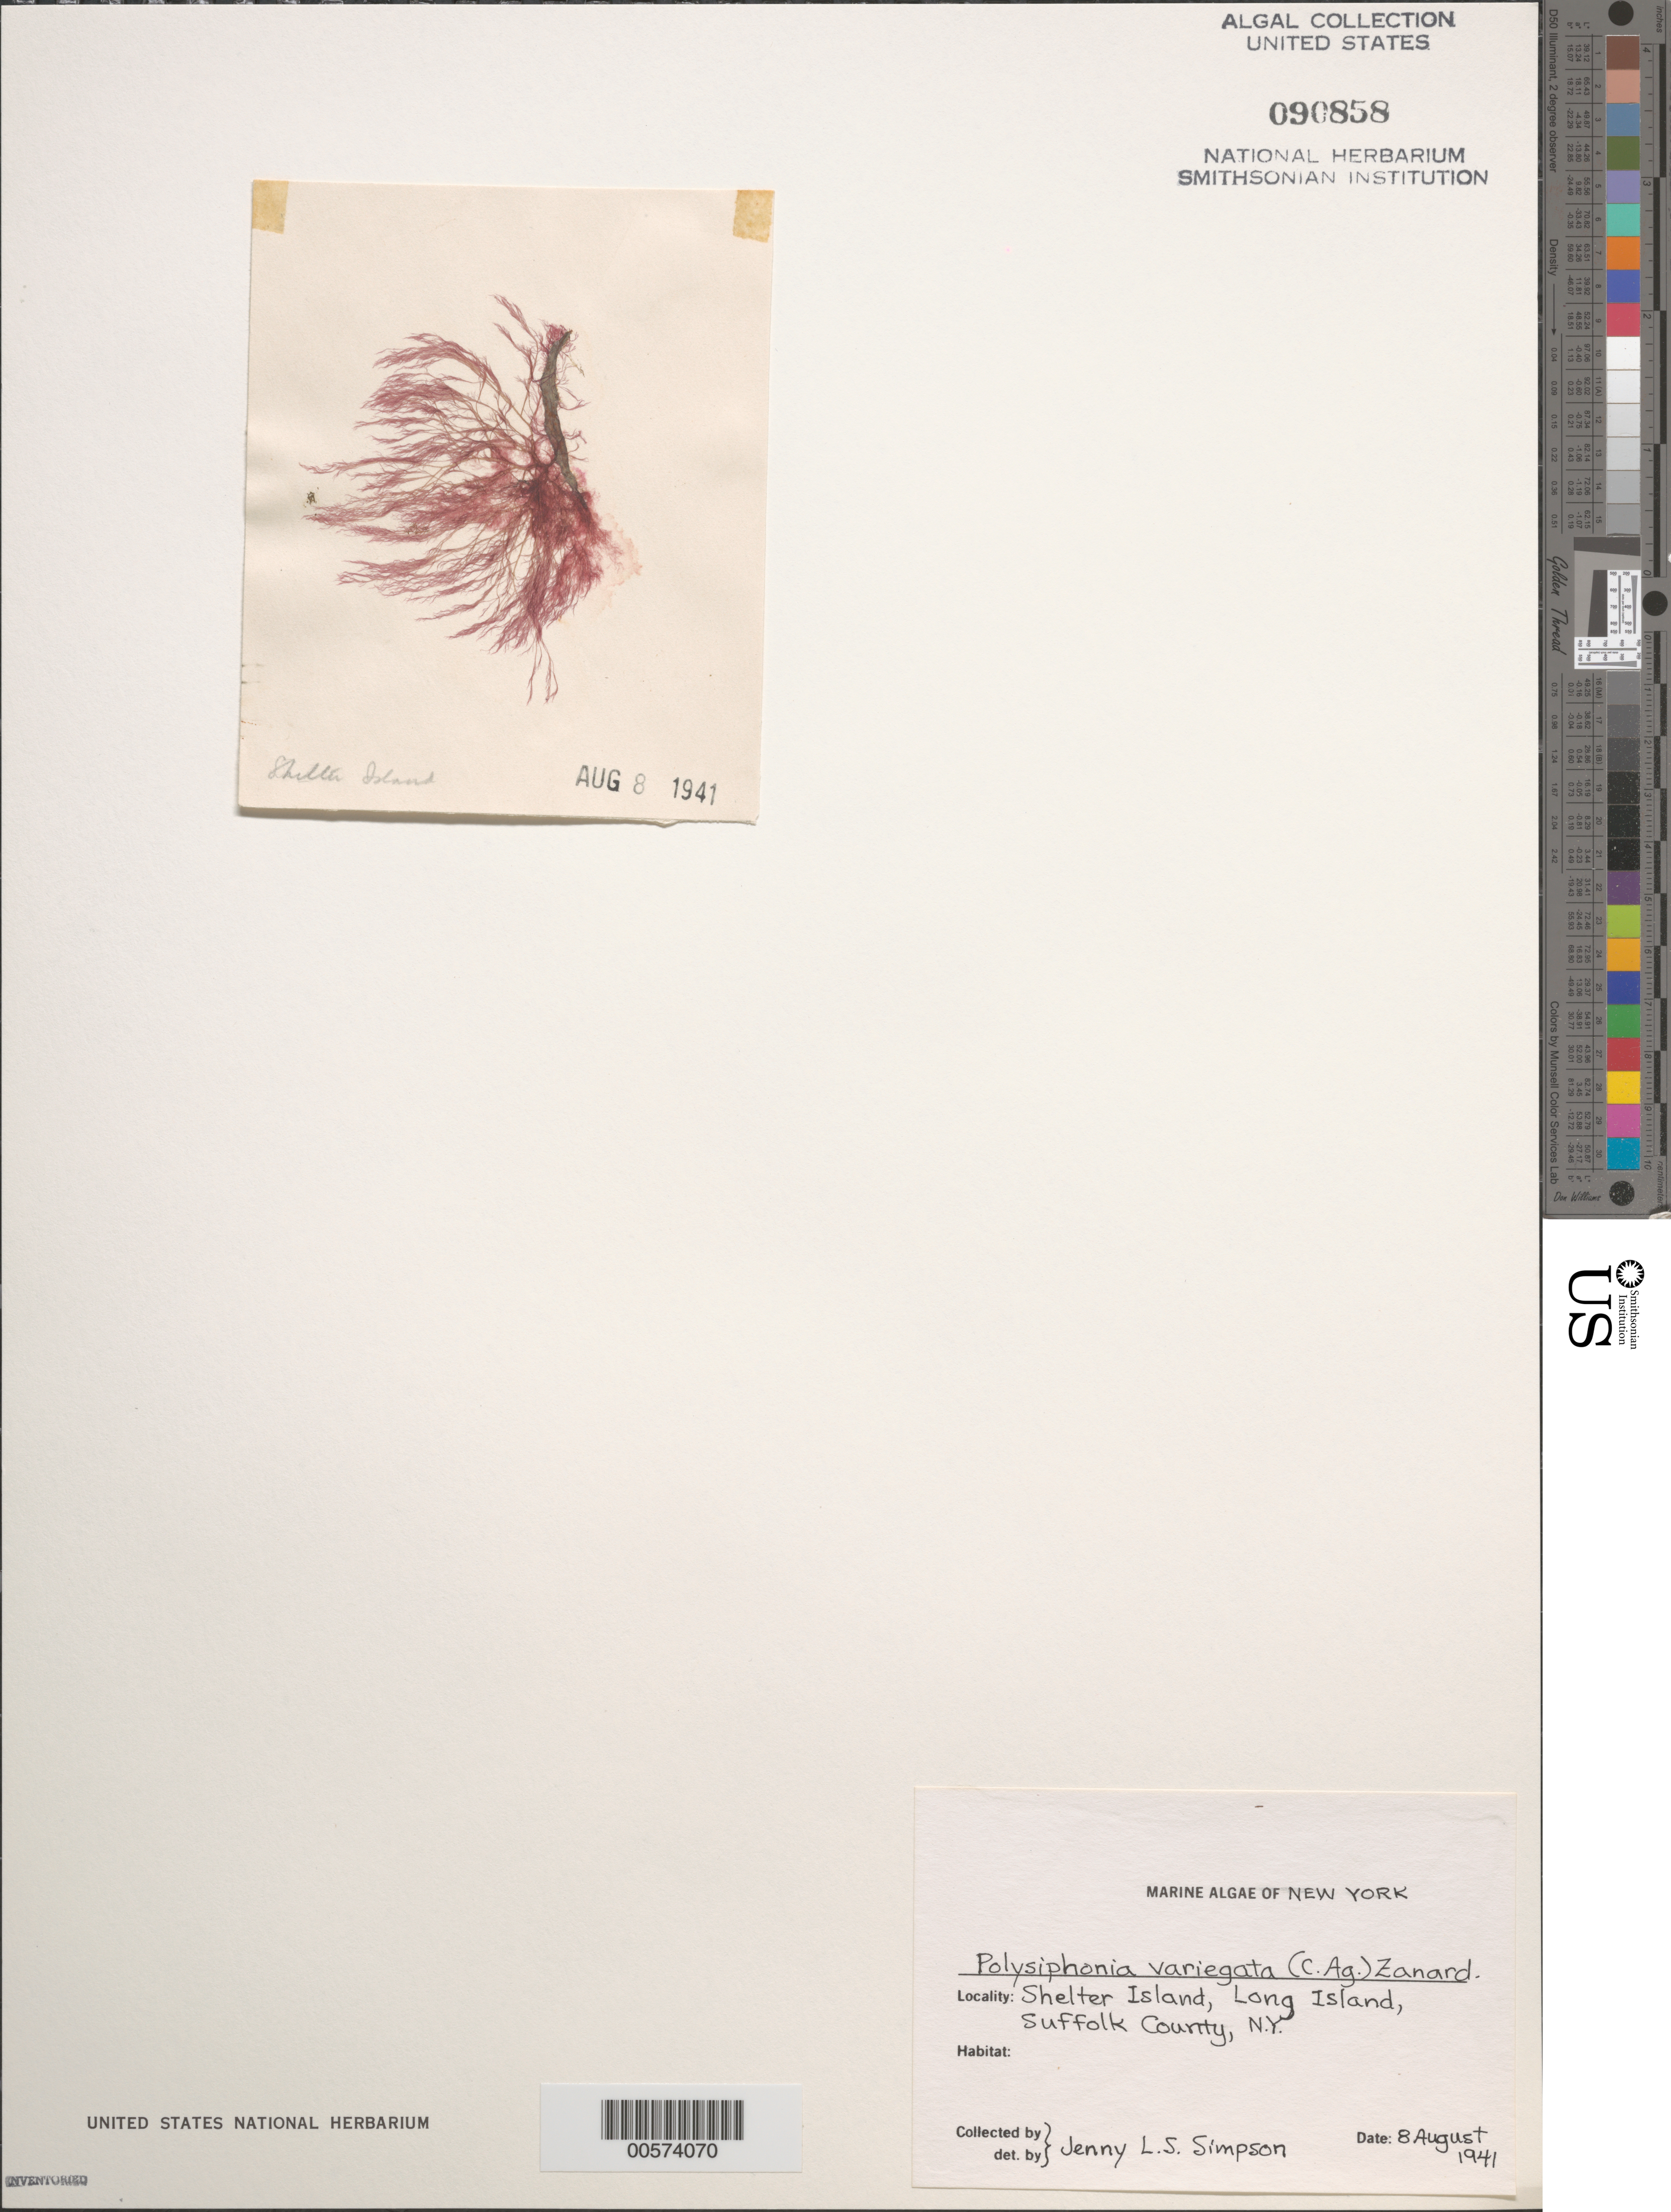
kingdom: Plantae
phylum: Rhodophyta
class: Florideophyceae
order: Ceramiales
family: Rhodomelaceae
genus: Carradoriella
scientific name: Carradoriella denudata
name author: (Dillwyn) Savoie & G.W. Saunders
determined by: Algae name updating Project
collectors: J. Simpson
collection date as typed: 08 Aug 1941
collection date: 1941-08-08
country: United States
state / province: New York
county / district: Suffolk County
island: Shelter Island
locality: Long Island Sound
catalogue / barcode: US 90858